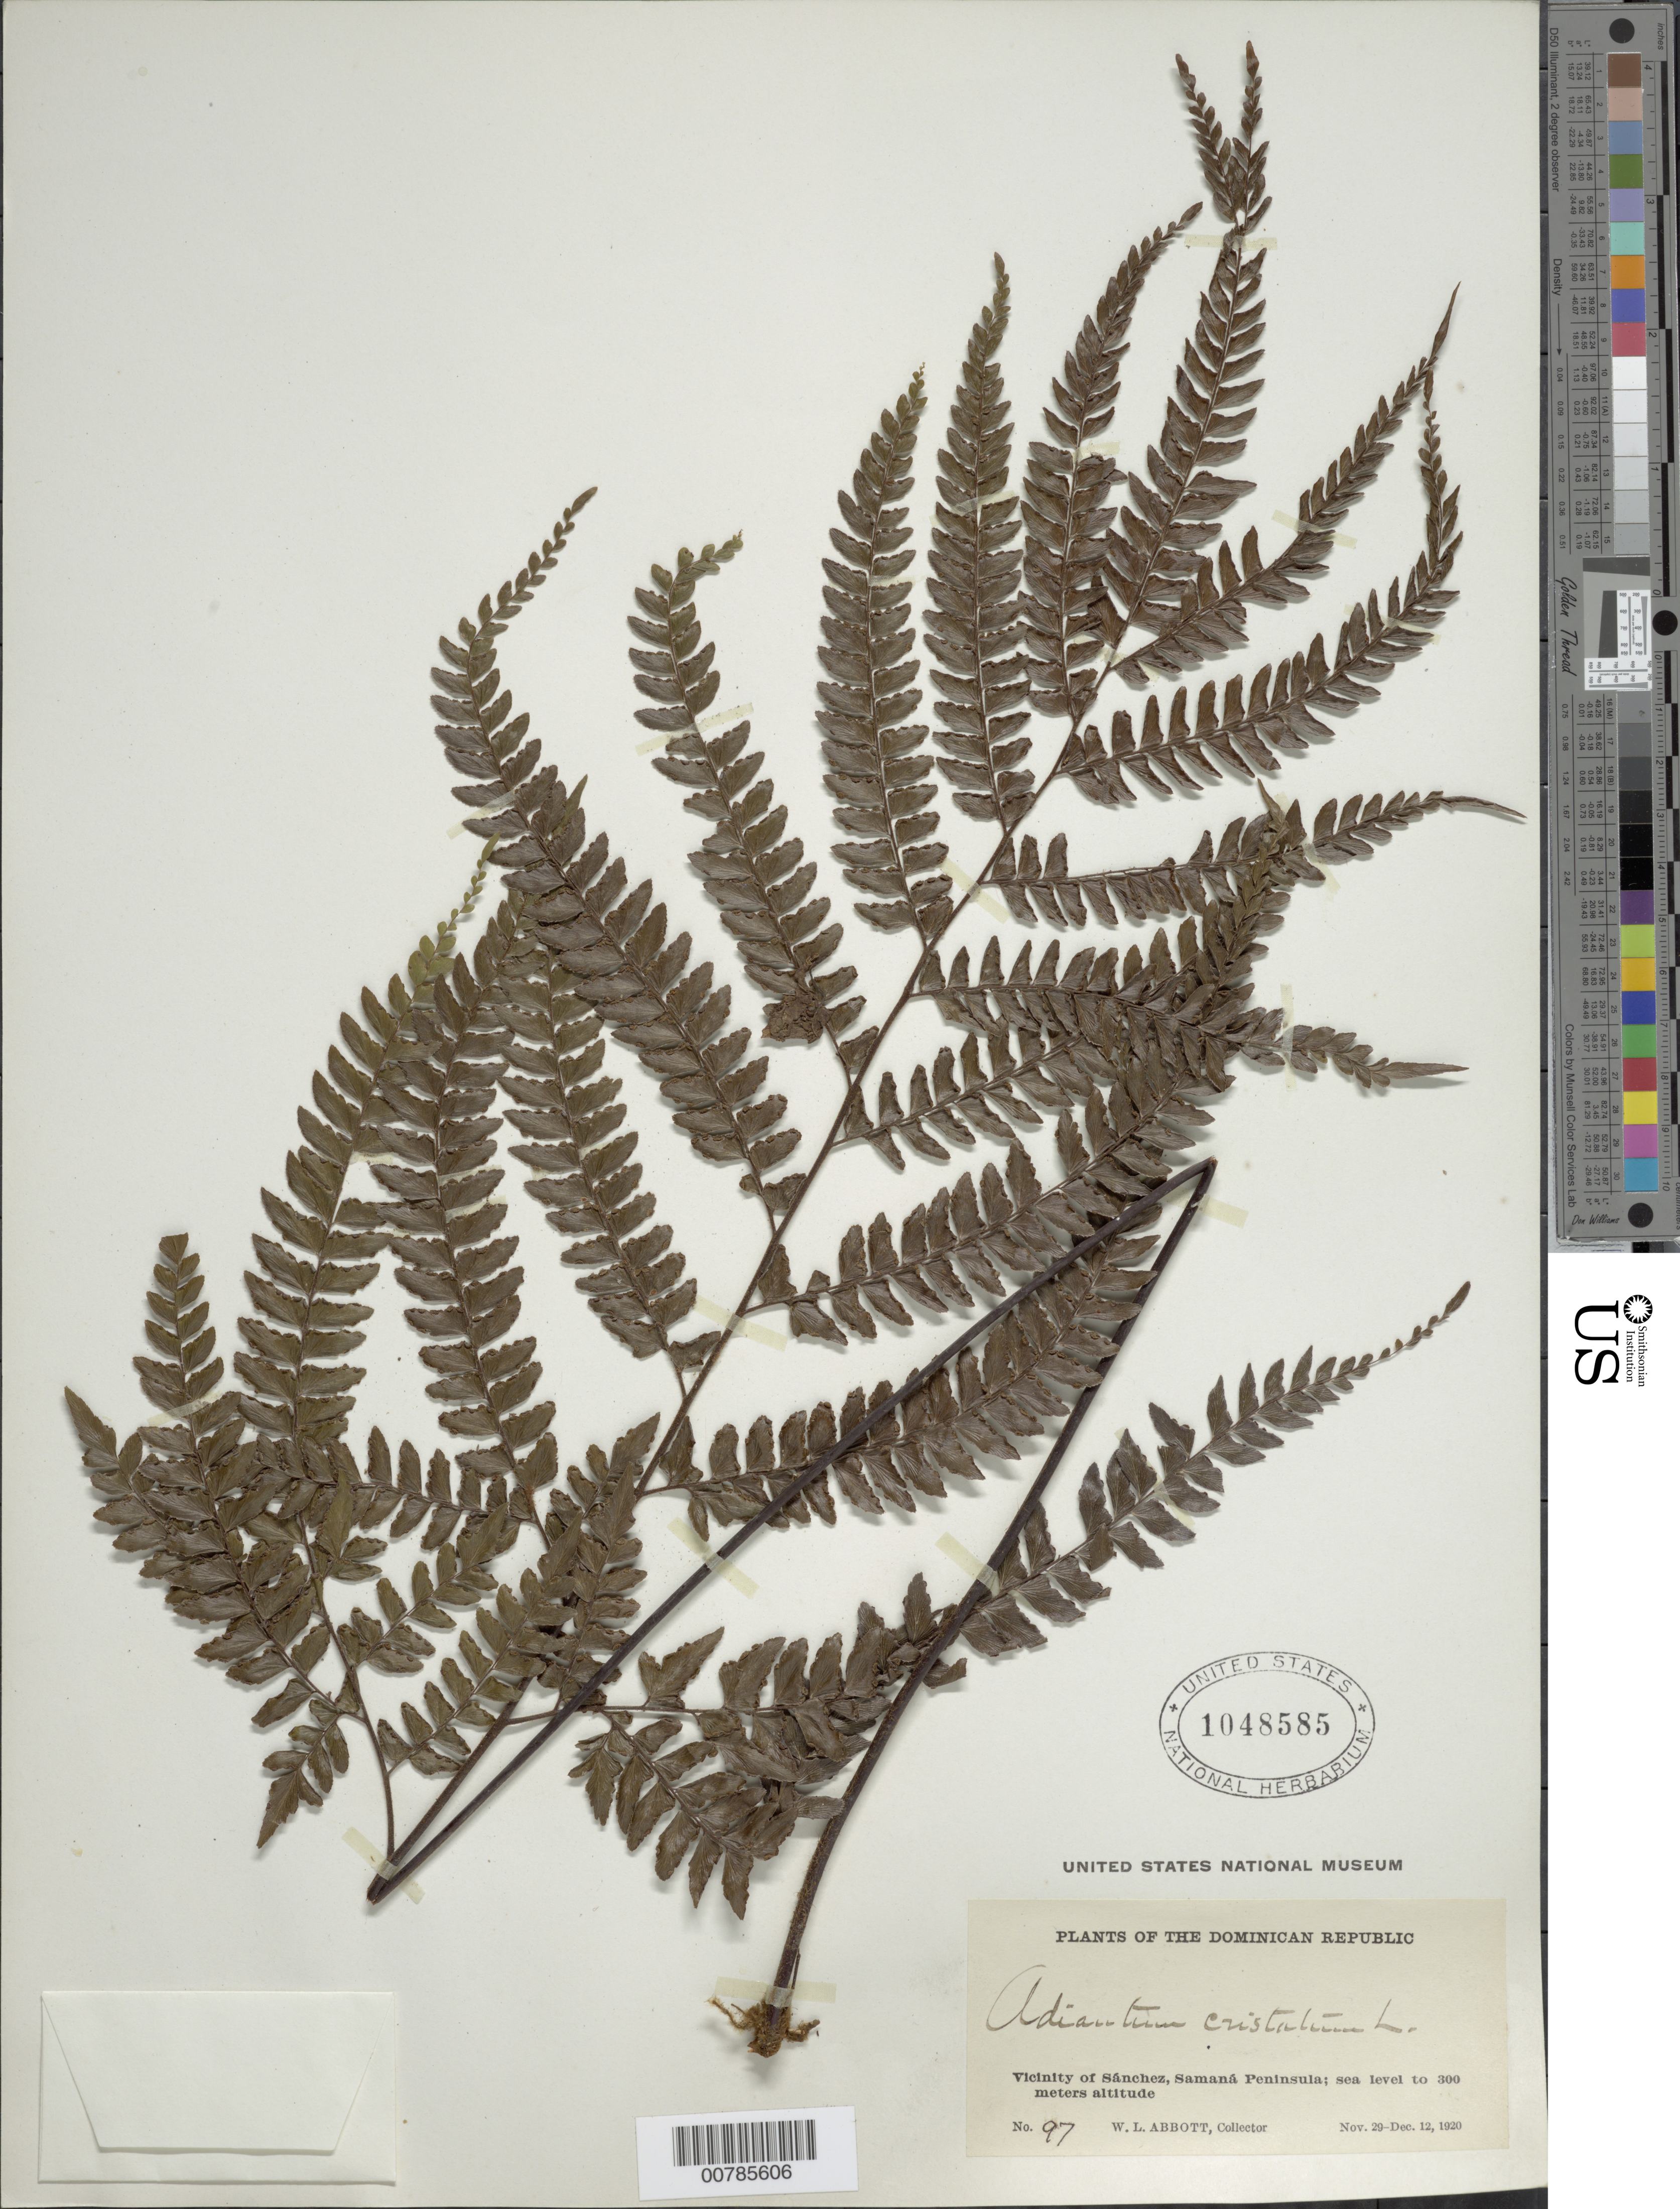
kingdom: Plantae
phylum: Tracheophyta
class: Polypodiopsida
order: Polypodiales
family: Pteridaceae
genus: Adiantum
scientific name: Adiantum pyramidale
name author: (L.) Willd.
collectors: W. L. Abbott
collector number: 97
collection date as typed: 29 Dec 1920 12 Dec 1920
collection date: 1920-12-12/1920-12-29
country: Dominican Republic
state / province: Samana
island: Hispaniola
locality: Sánchez, vicinity; Samaná Peninsula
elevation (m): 0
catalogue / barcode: US 1048585